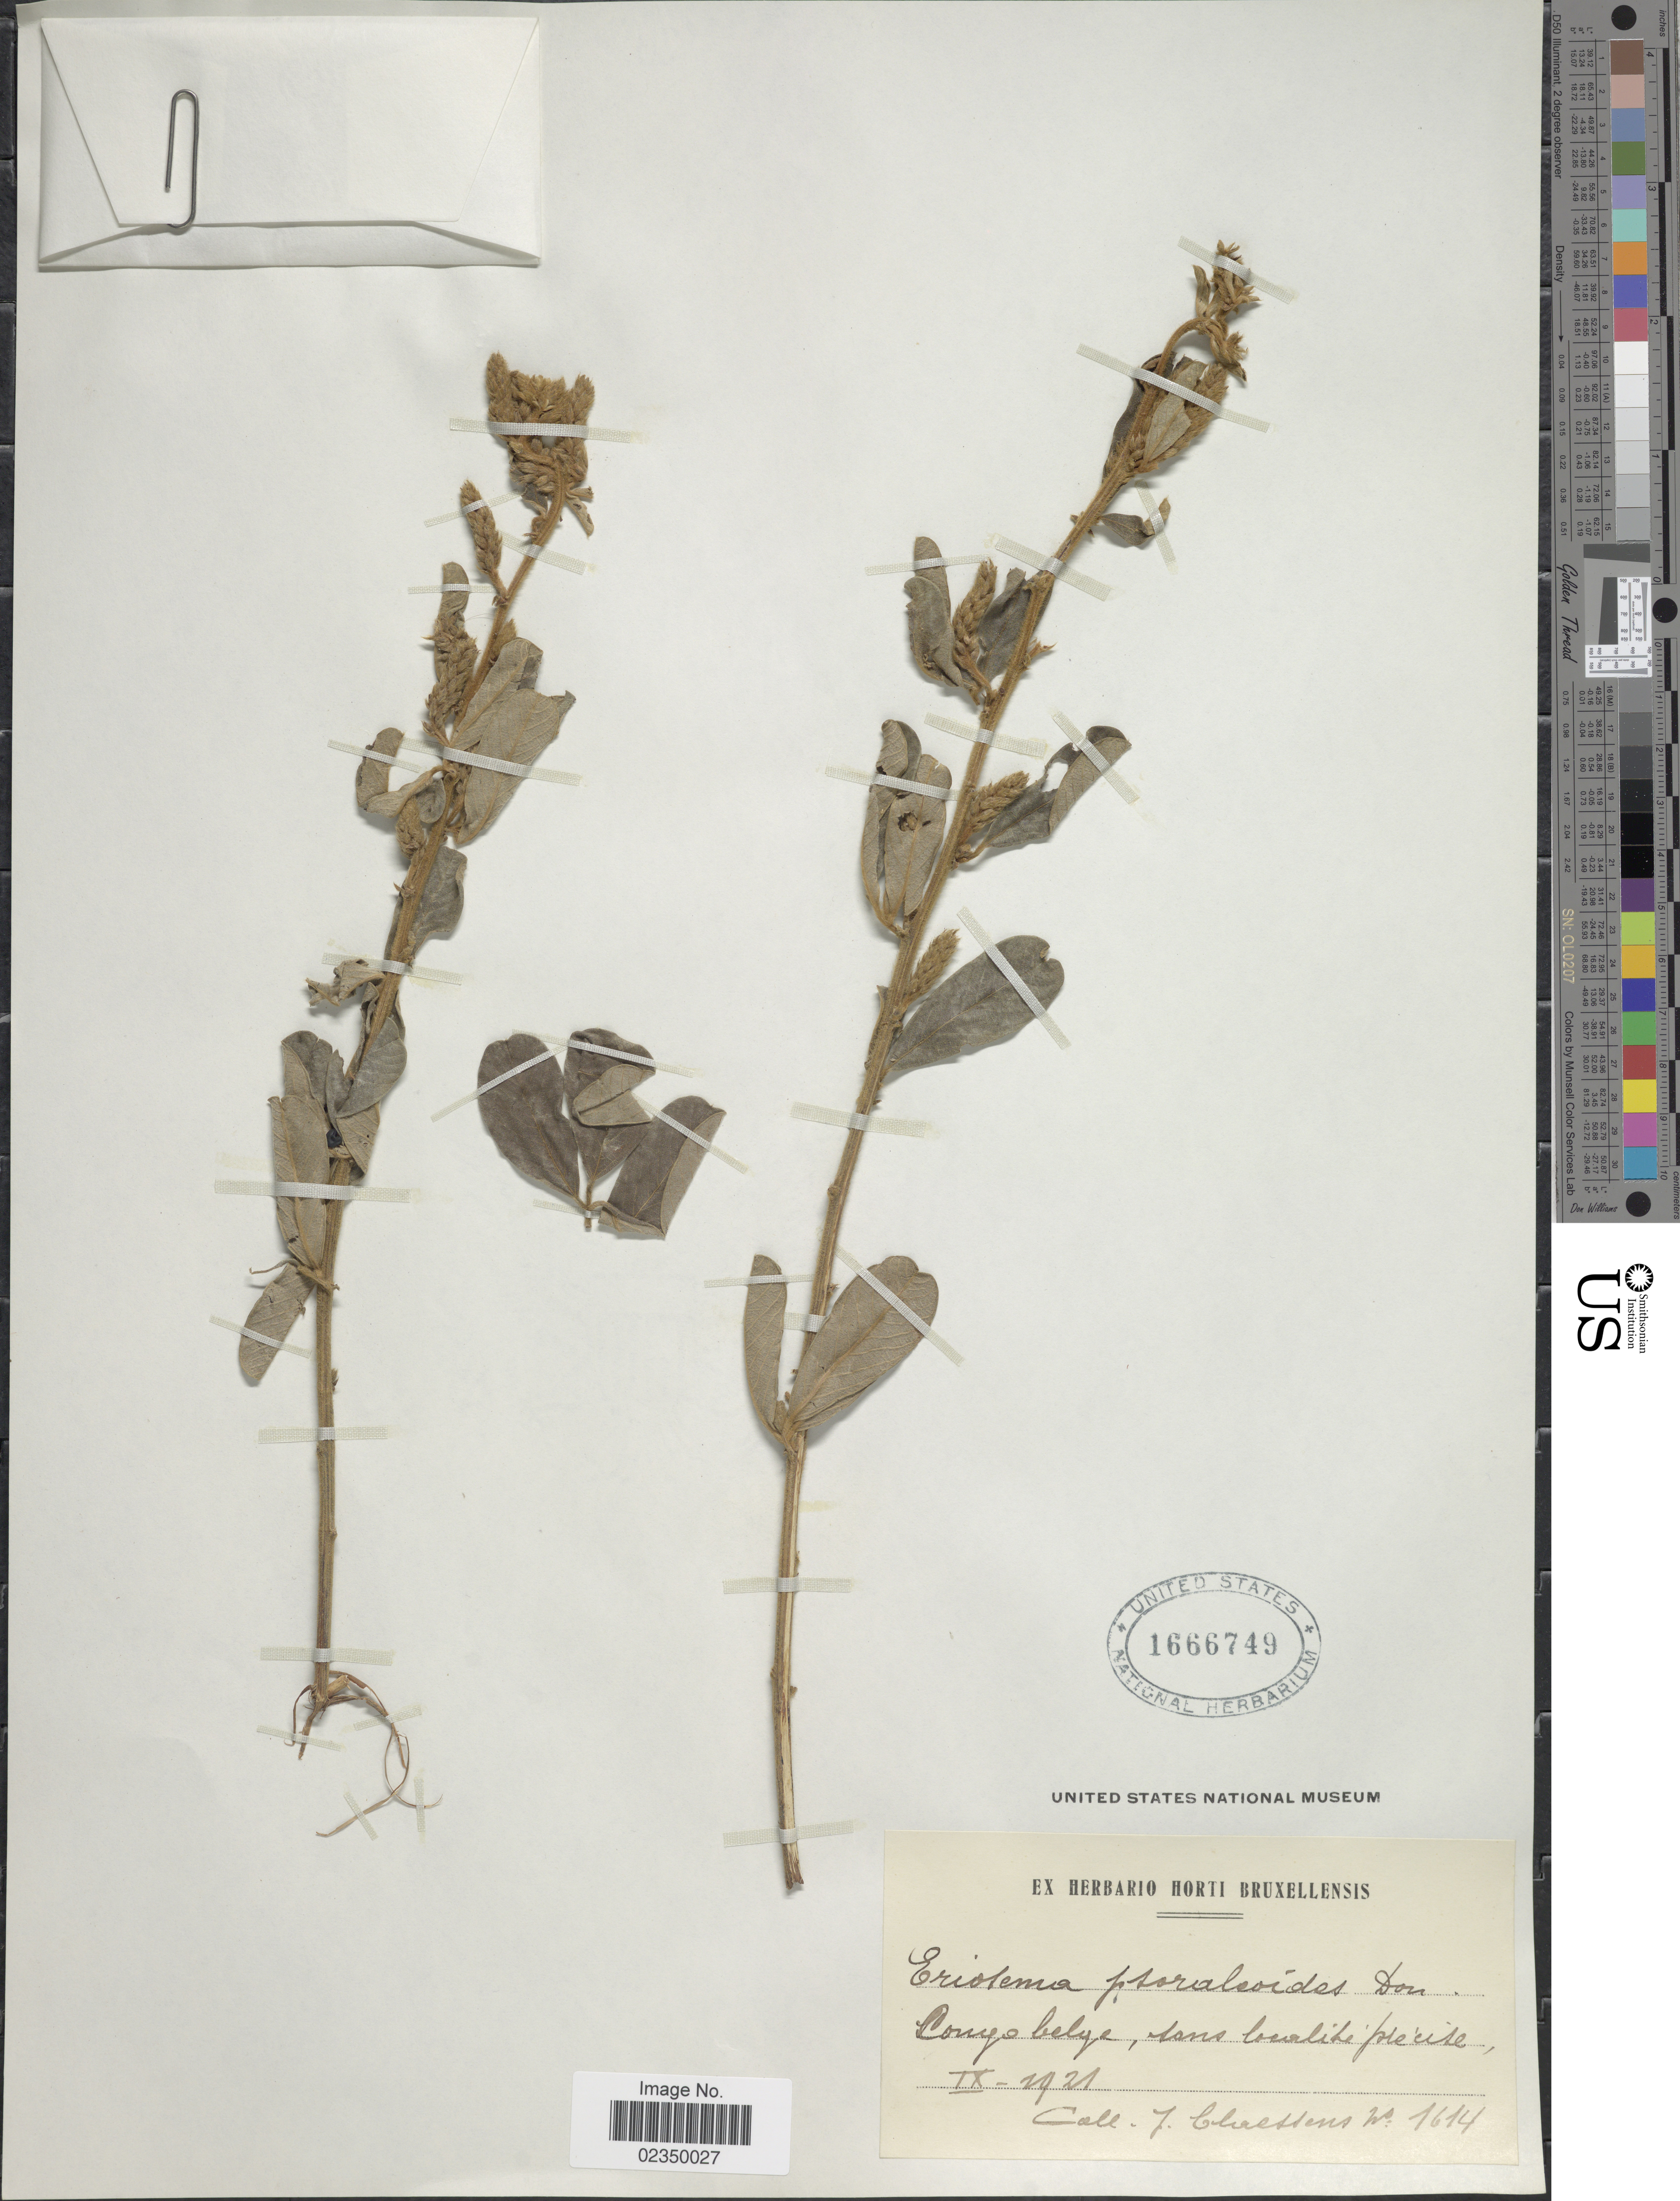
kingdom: Plantae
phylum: Tracheophyta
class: Magnoliopsida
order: Fabales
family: Fabaceae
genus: Eriosema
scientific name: Eriosema psoraloides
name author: (Lam.) G. Don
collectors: J. Chaessens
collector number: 1614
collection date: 1921-09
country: Congo, Democratic Republic of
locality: Congo Belge, dans Coalite precise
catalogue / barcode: US 1666749